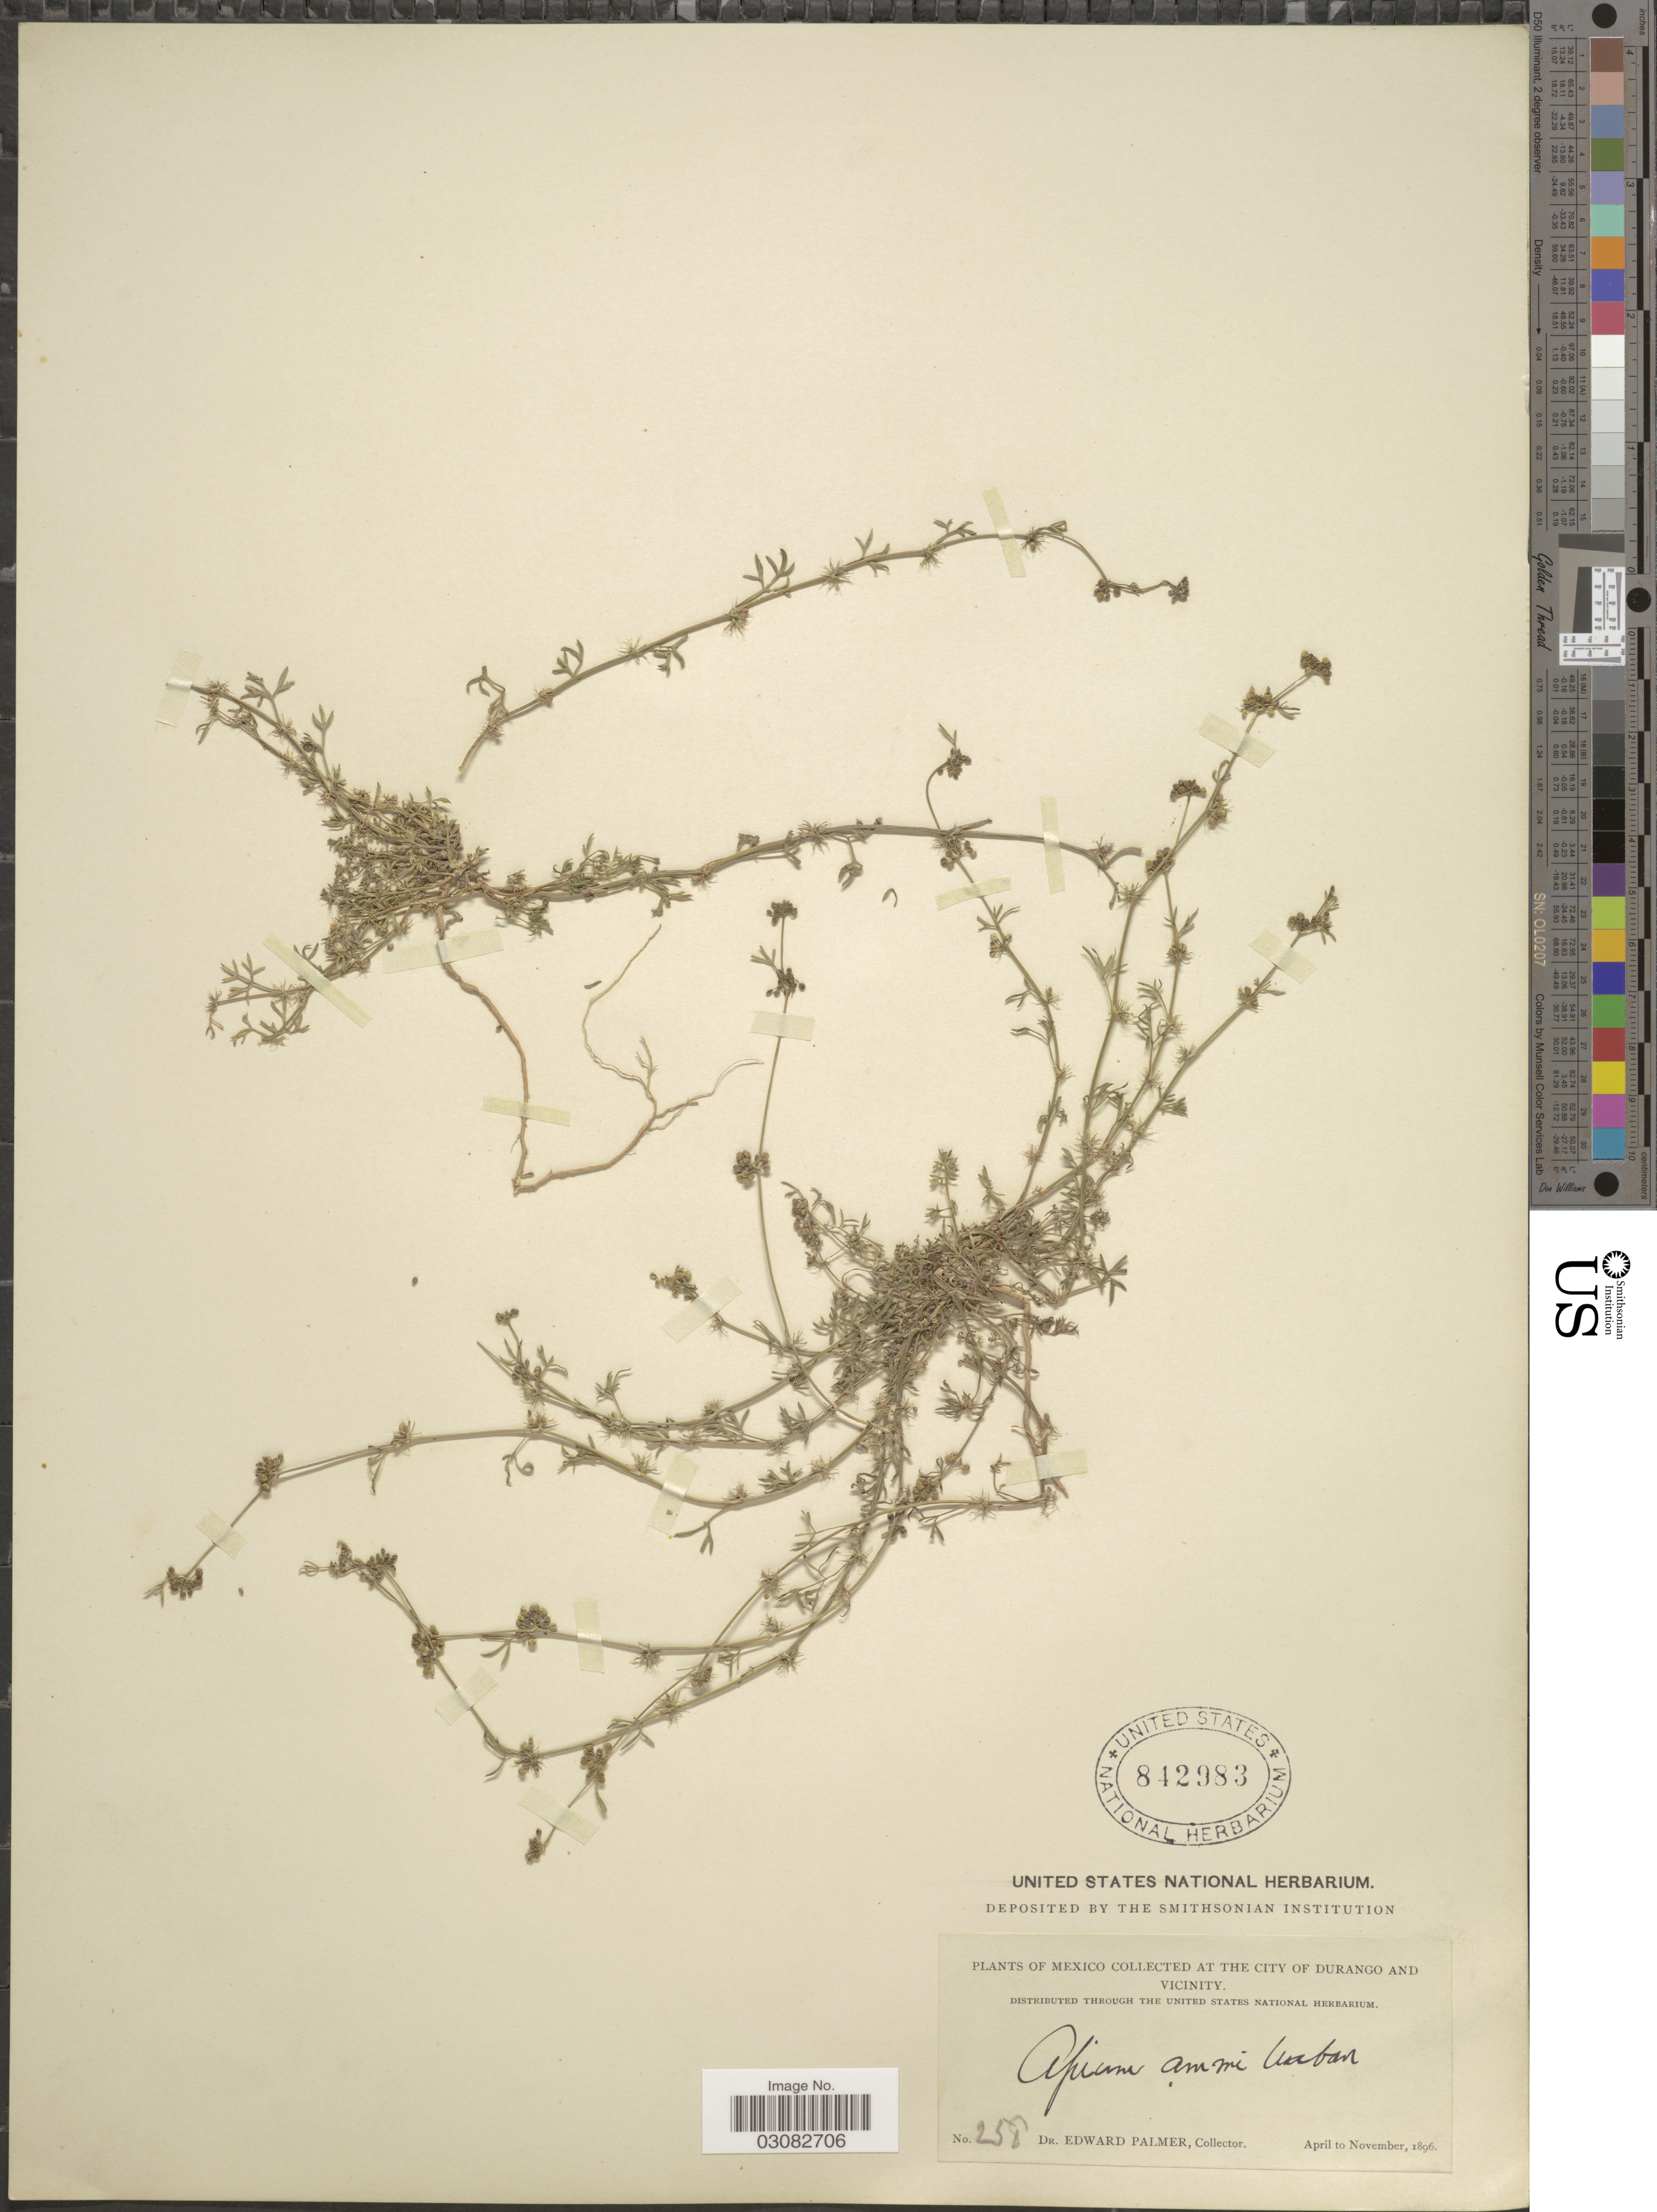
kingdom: Plantae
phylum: Tracheophyta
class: Magnoliopsida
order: Apiales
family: Apiaceae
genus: Apium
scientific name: Apium ammi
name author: (Jacq.) Urb.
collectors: E. Palmer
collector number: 258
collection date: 1896-04/1896-11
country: Mexico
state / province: Durango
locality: City of Durango and Vicinity.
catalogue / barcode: US 842983